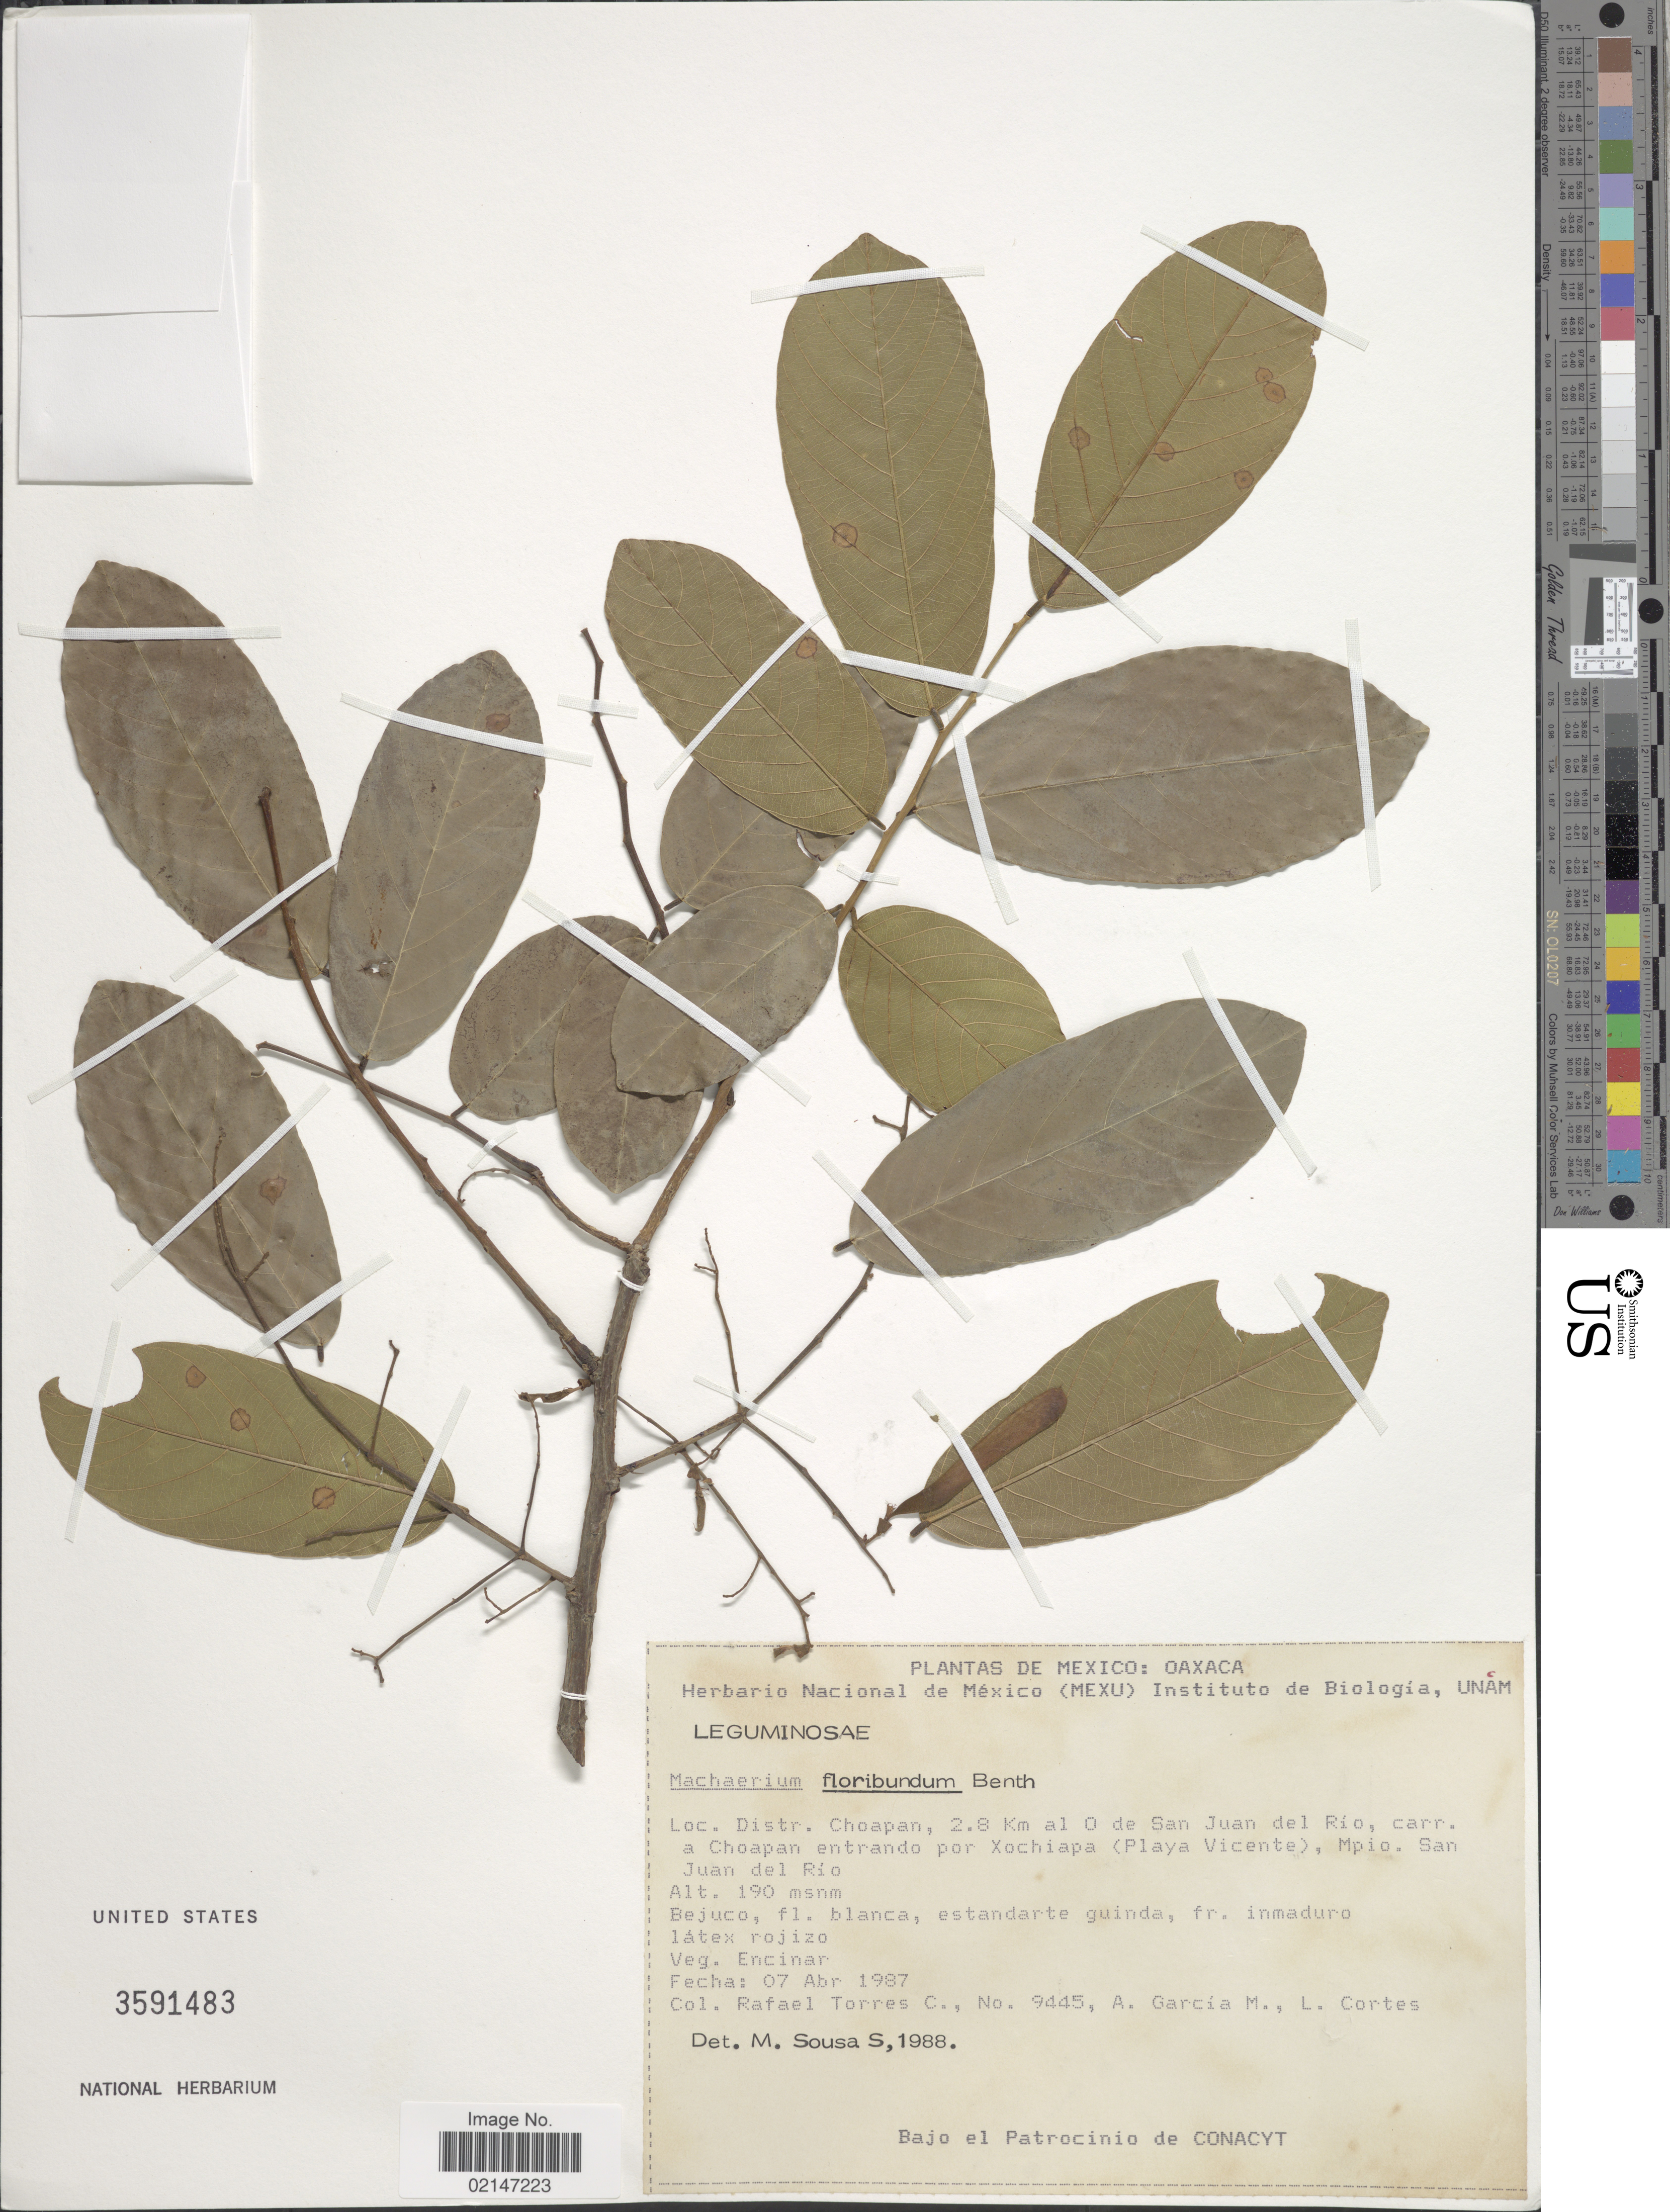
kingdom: Plantae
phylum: Tracheophyta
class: Magnoliopsida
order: Fabales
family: Fabaceae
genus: Machaerium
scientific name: Machaerium floribundum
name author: Benth.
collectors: R. Torres C., A. García M. & L. Cortes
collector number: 9445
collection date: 1987-04-07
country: Mexico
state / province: Oaxaca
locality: Distr. Choapan, 2.8 Km al O de San Juan del Río, carr a Choapan entrando por Xochiapa (Playa Vicente), Mpio San Juan del Río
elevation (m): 190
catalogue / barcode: US 3591483